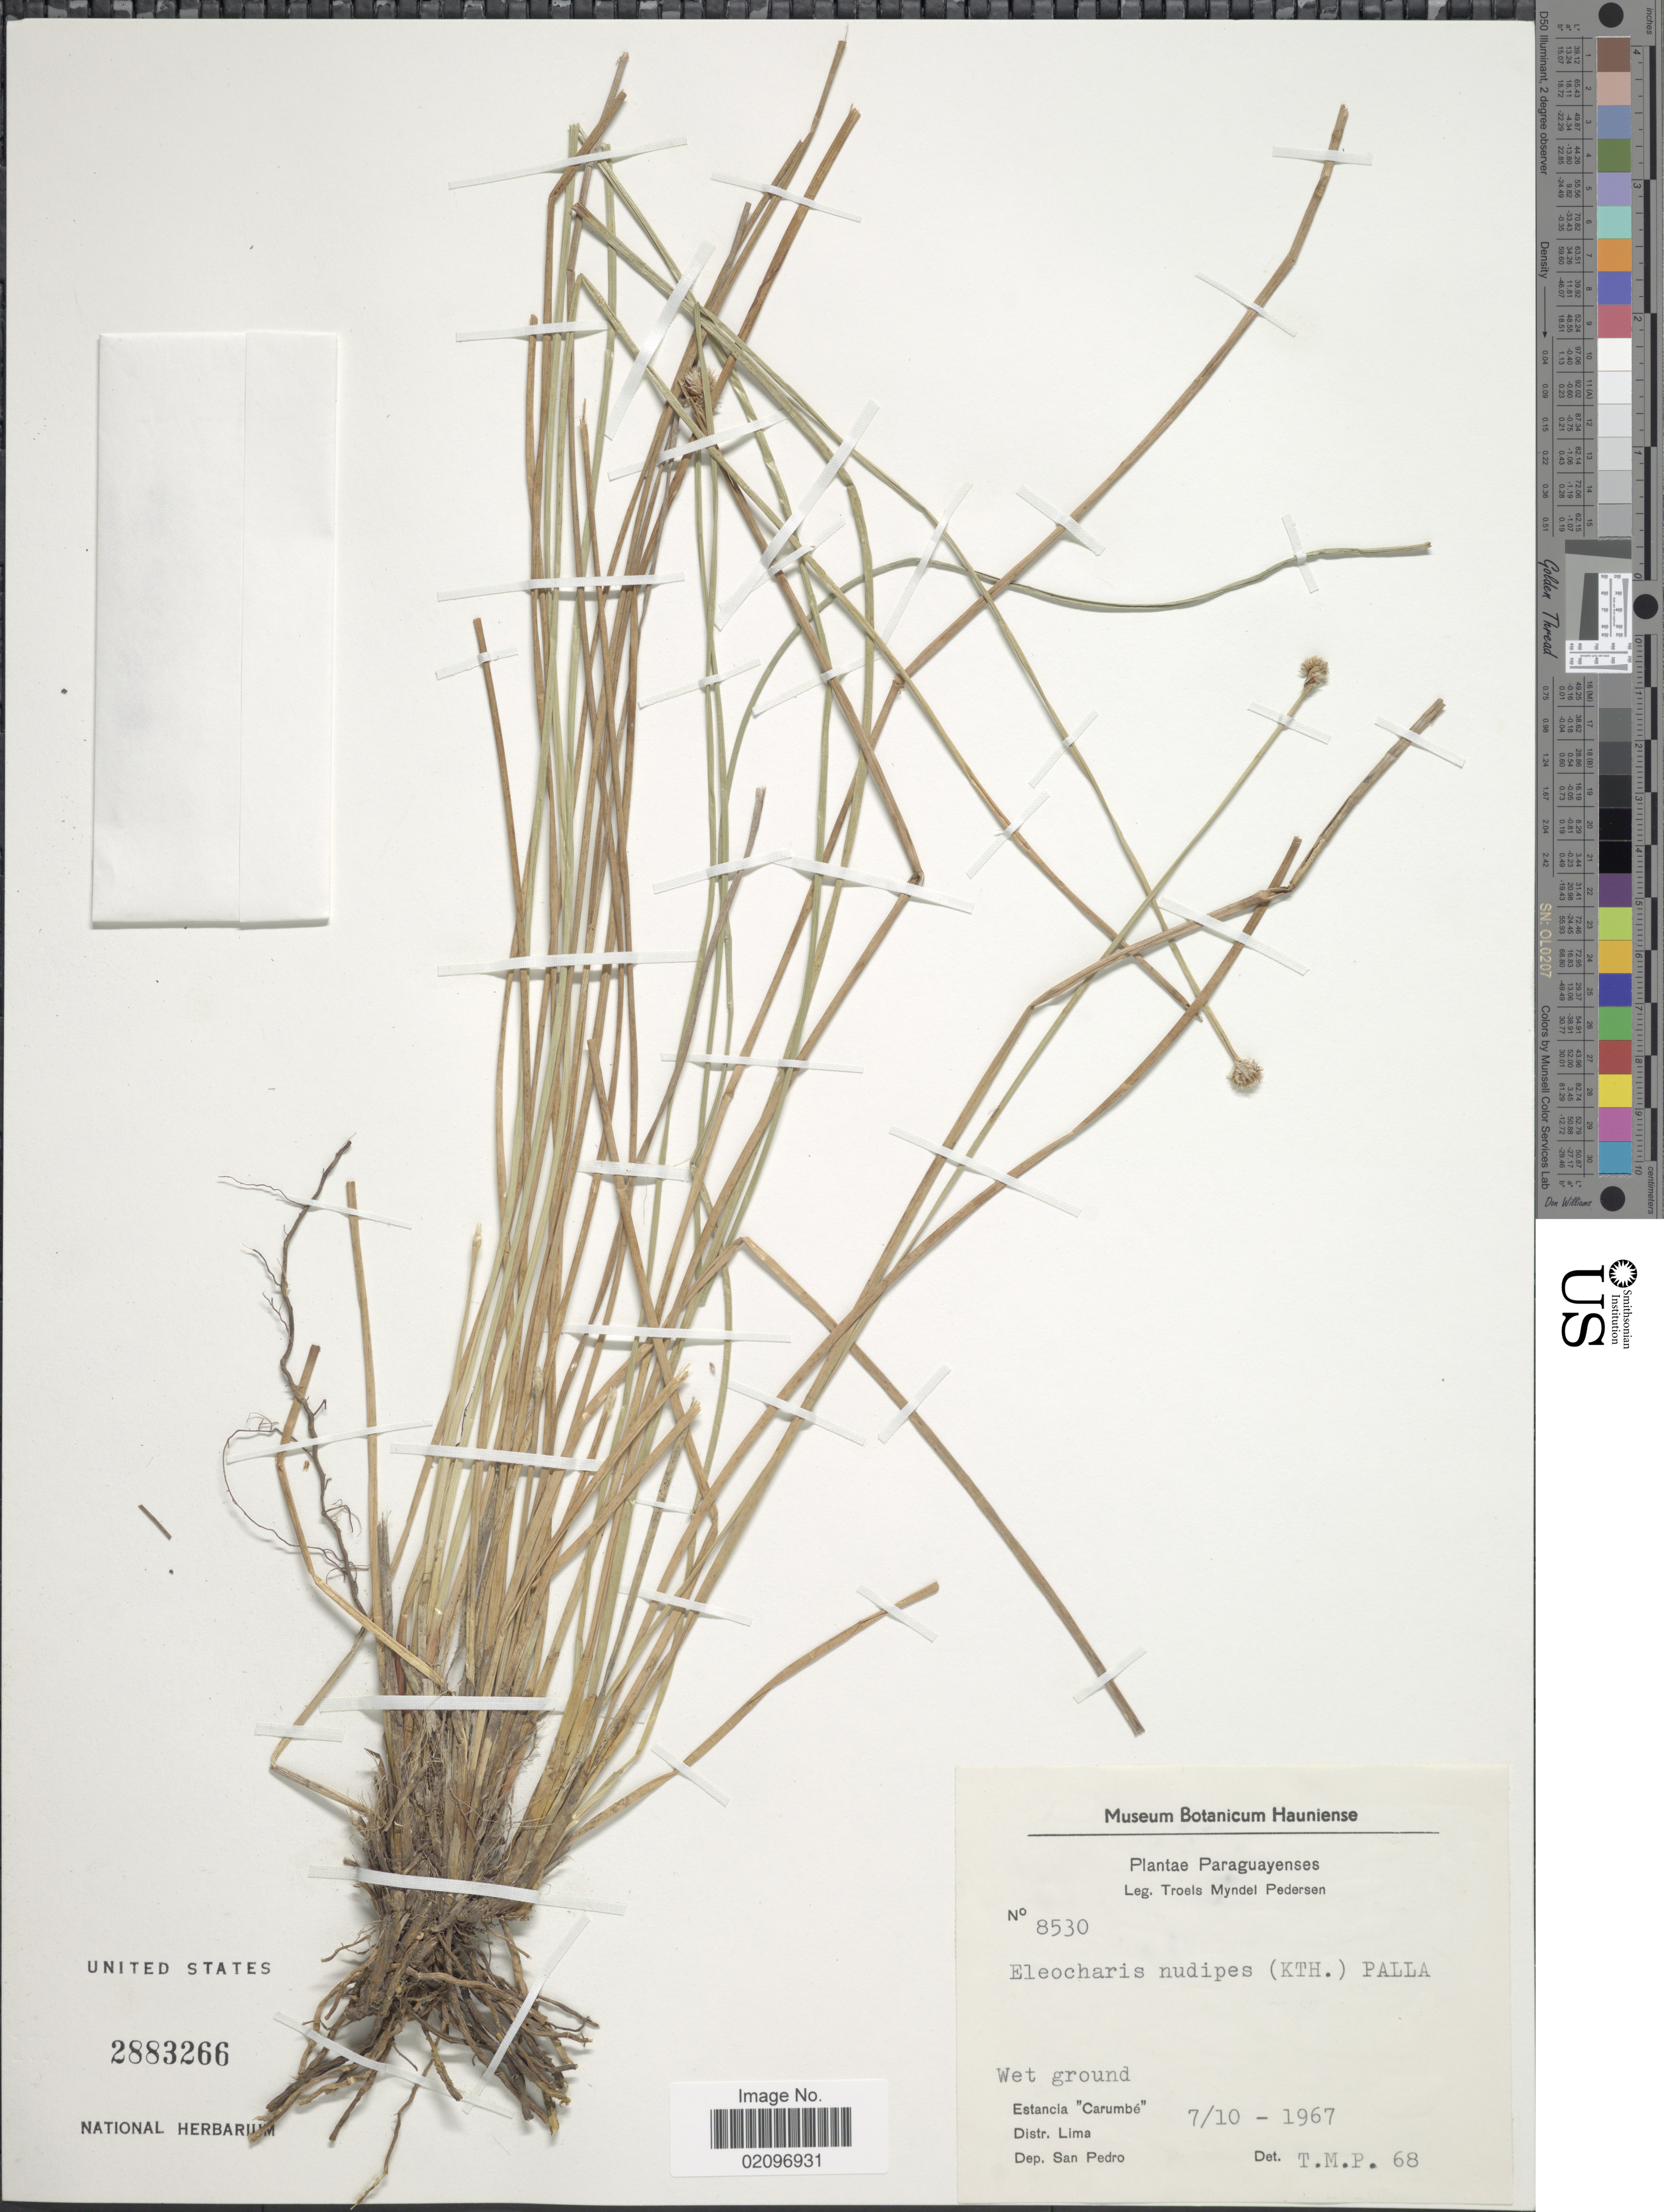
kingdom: Plantae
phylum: Tracheophyta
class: Liliopsida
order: Poales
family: Cyperaceae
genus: Eleocharis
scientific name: Eleocharis nudipes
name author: (Kunth) Palla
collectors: T. Pederson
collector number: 8530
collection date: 1967-10-07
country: Paraguay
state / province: San Pedro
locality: Wet ground, Estancia "Carumbe" Distr. Lima, Dep. San Pedro.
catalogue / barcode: US 2883266